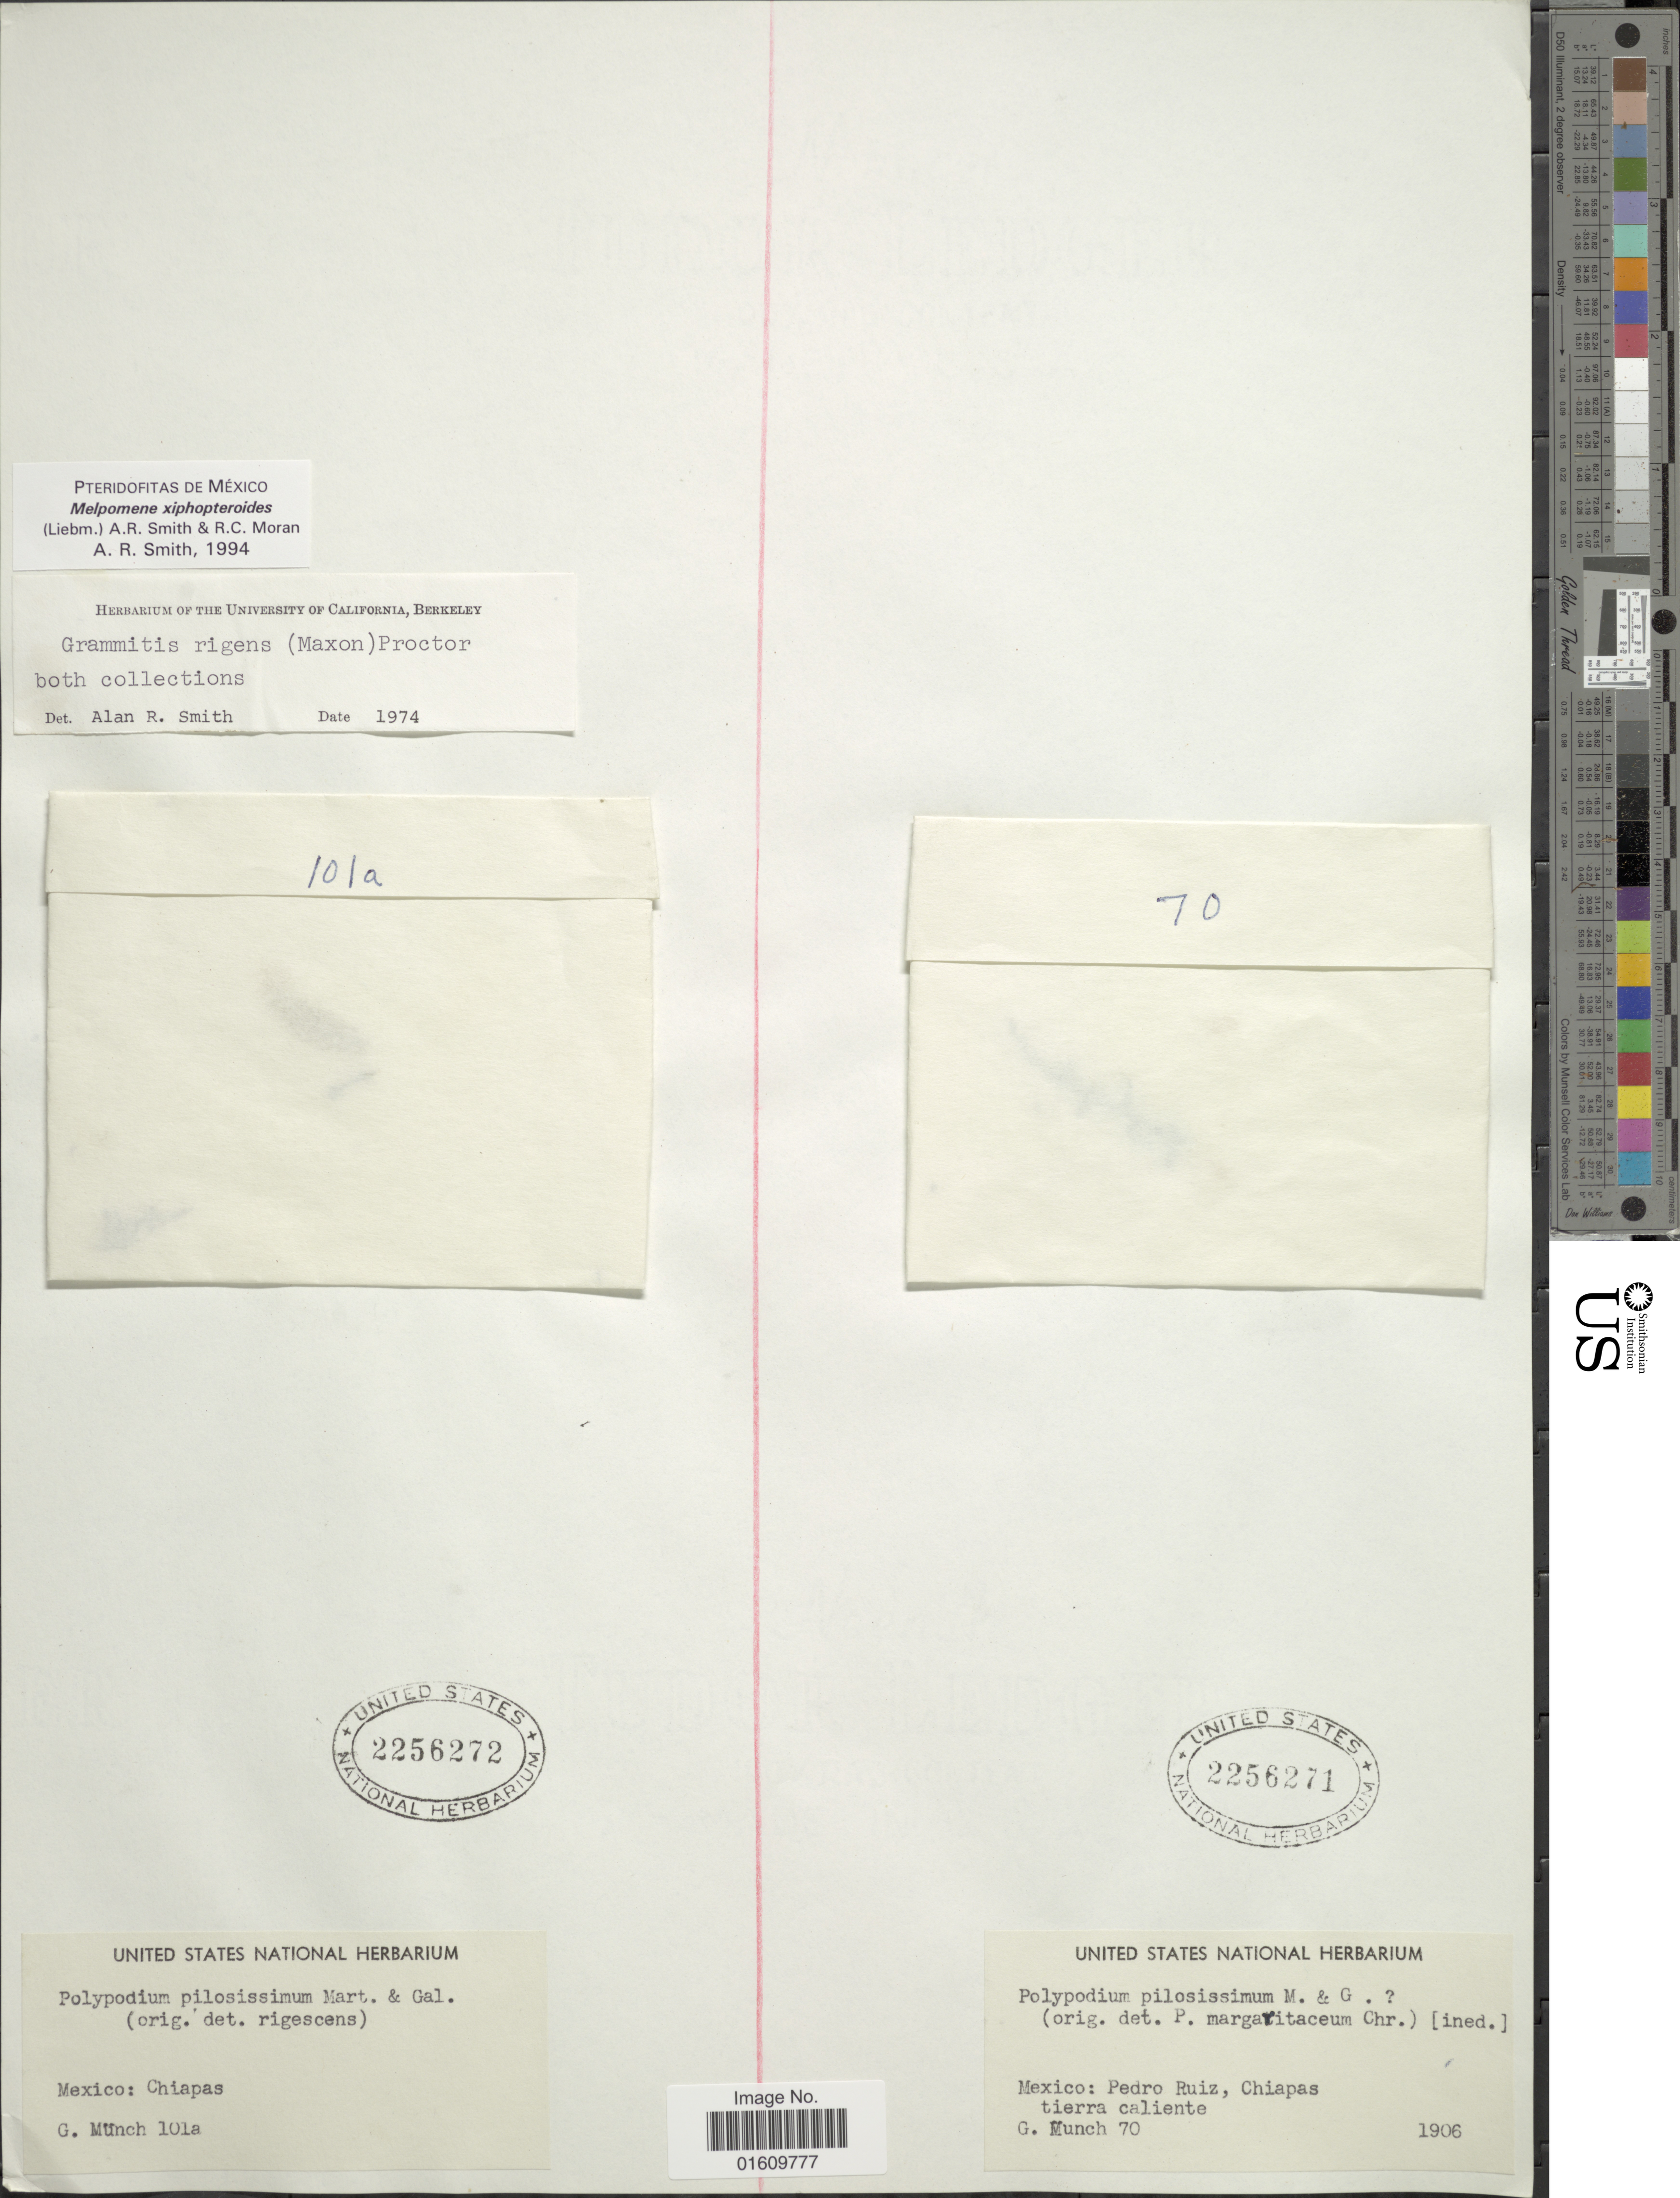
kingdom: Plantae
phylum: Tracheophyta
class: Polypodiopsida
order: Polypodiales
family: Polypodiaceae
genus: Melpomene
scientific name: Melpomene xiphopteroides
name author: (Liebm.) A.R. Sm. & R.C. Moran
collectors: G. Munch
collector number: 101a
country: Mexico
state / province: Chiapas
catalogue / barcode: US 2256272-2